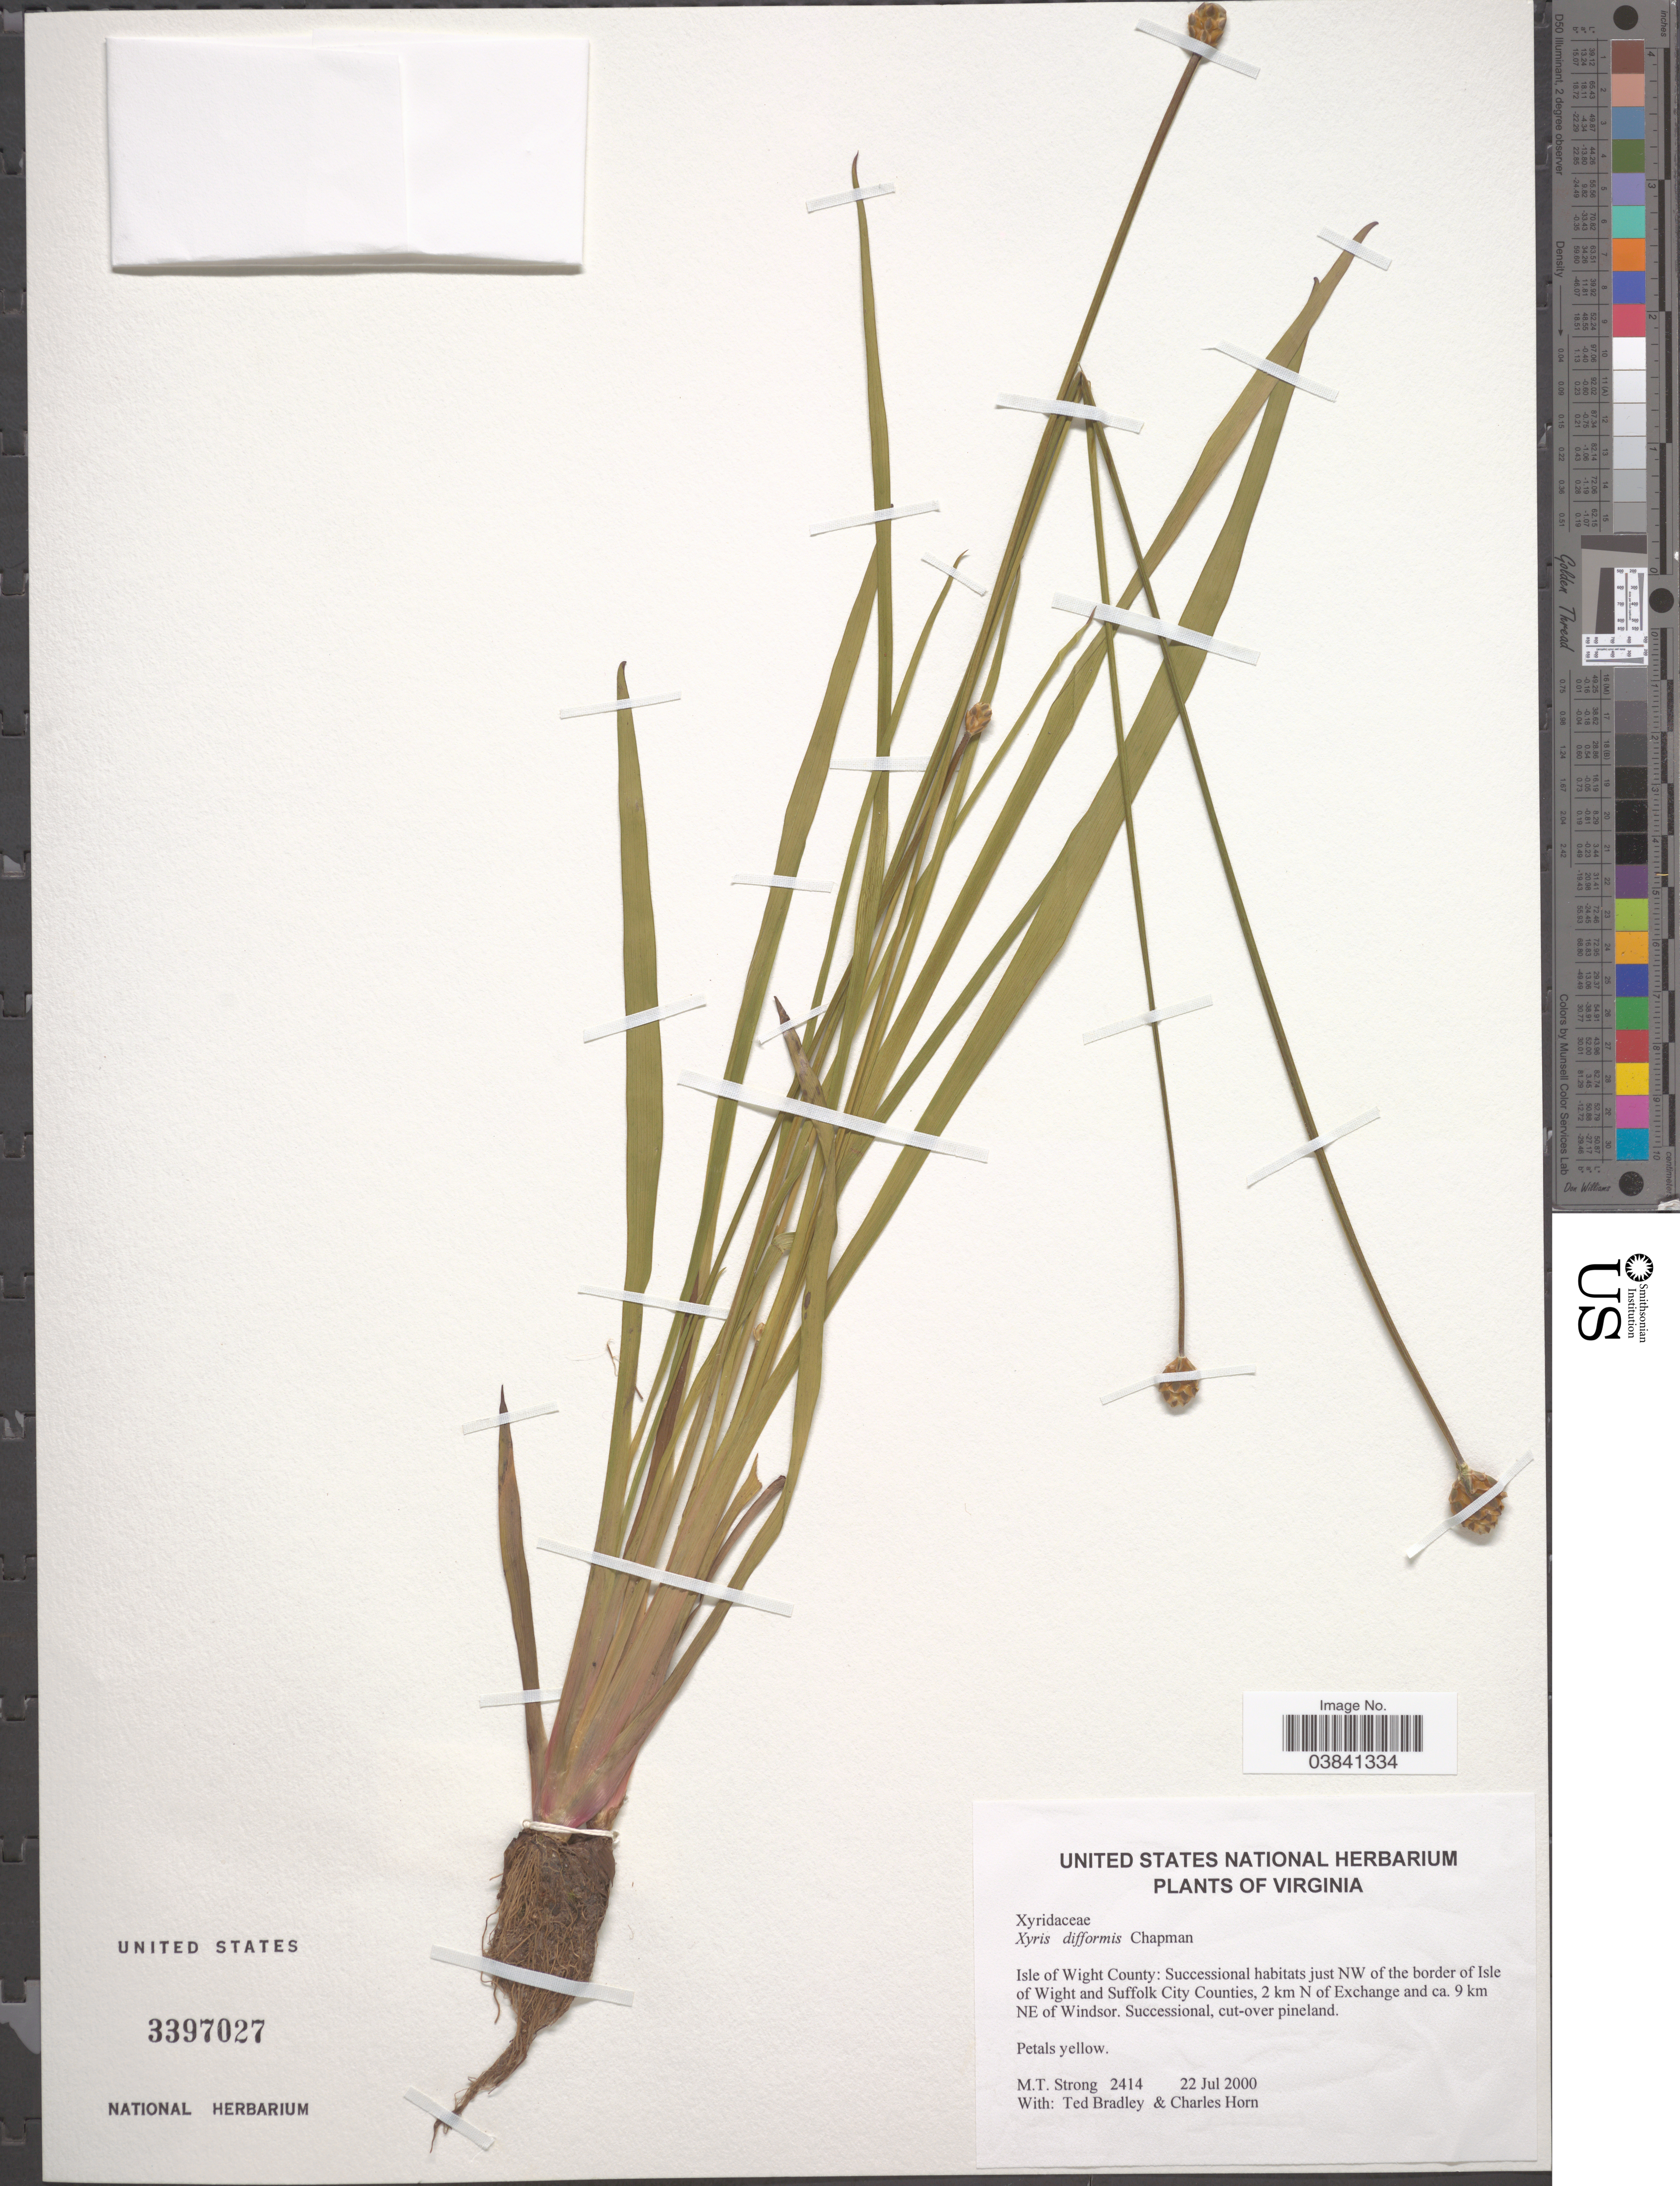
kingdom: Plantae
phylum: Tracheophyta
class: Liliopsida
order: Poales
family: Xyridaceae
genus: Xyris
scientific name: Xyris difformis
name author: Chapm.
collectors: M. T. Strong, T. Bradley & C. Horn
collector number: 2414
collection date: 2000-07-22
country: United States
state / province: Virginia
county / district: Isle of Wight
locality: Isle of Wight County: Successional habitats just NW of the border of Isle of Wight and Suffolk City Counties, 2 km N of Exchange and ca. 9 km NE of Windsor.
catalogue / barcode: US 3397027